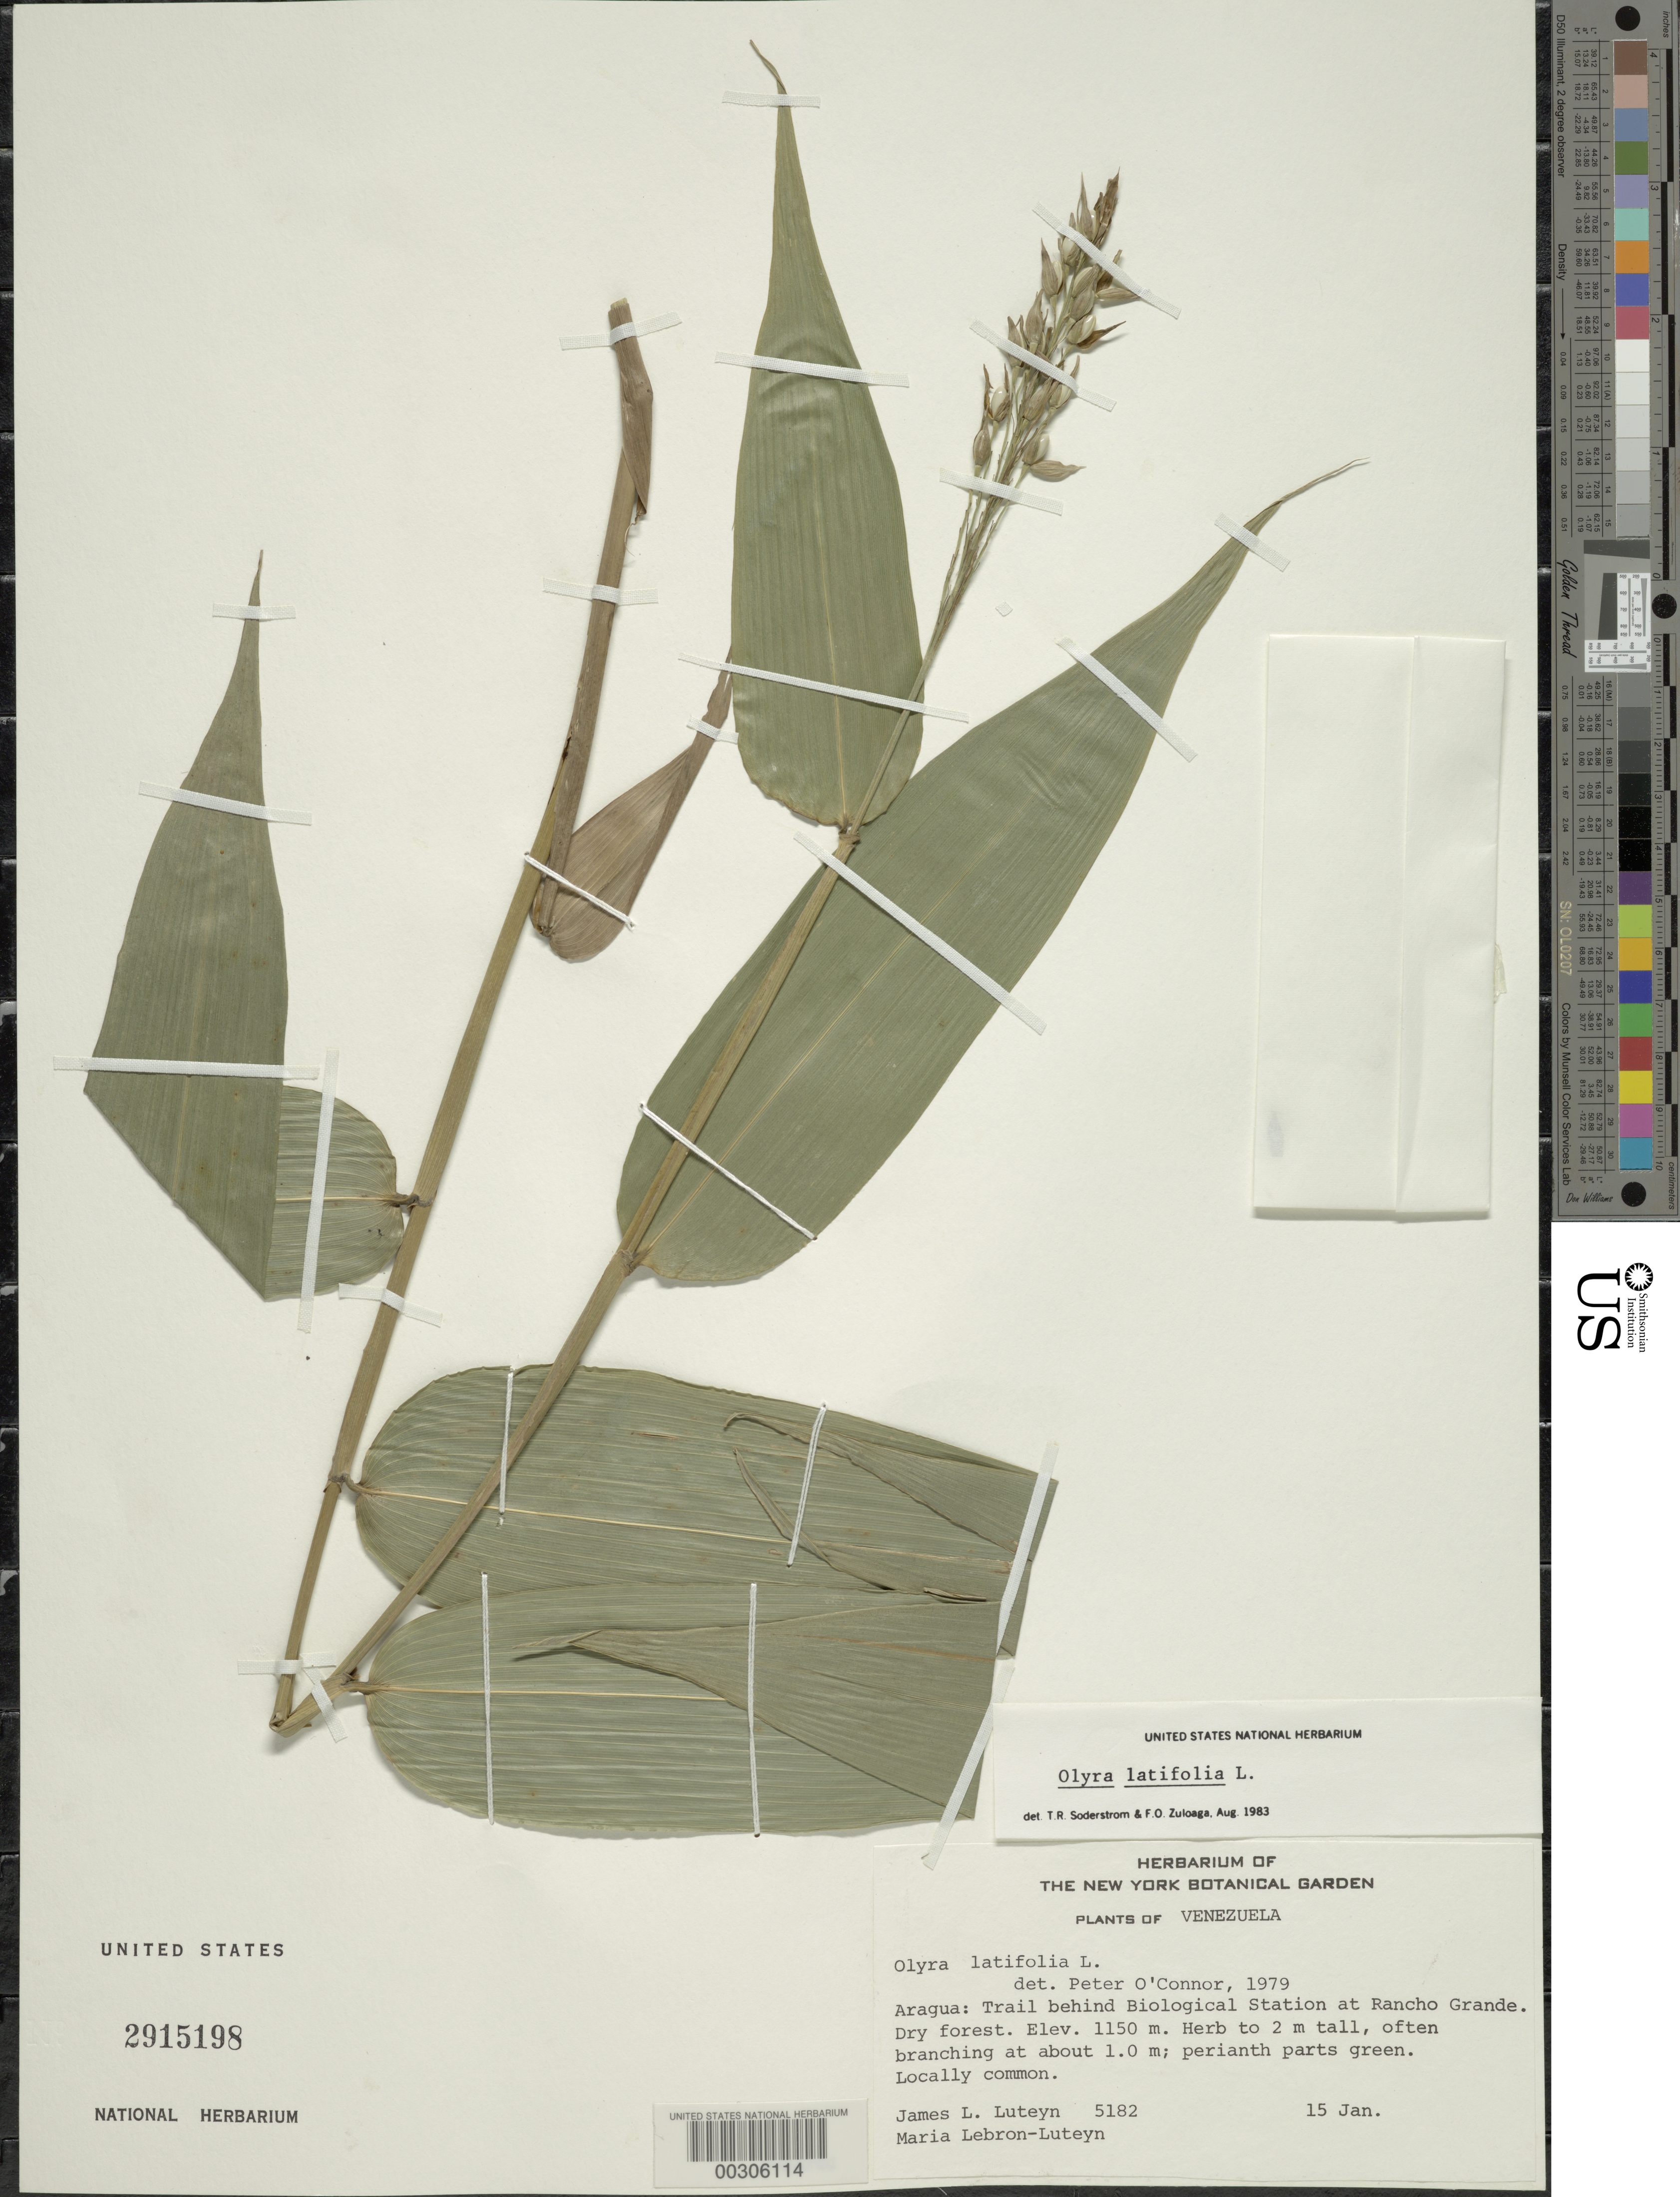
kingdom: Plantae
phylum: Tracheophyta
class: Liliopsida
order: Poales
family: Poaceae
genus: Olyra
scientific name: Olyra latifolia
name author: L.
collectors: J. L. Luteyn & M. L. Lebrón-Luteyn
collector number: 5182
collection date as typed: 15 Jan 1979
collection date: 1979-01-15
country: Venezuela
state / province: Aragua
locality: Rancho grande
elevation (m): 1150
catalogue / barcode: US 2915198